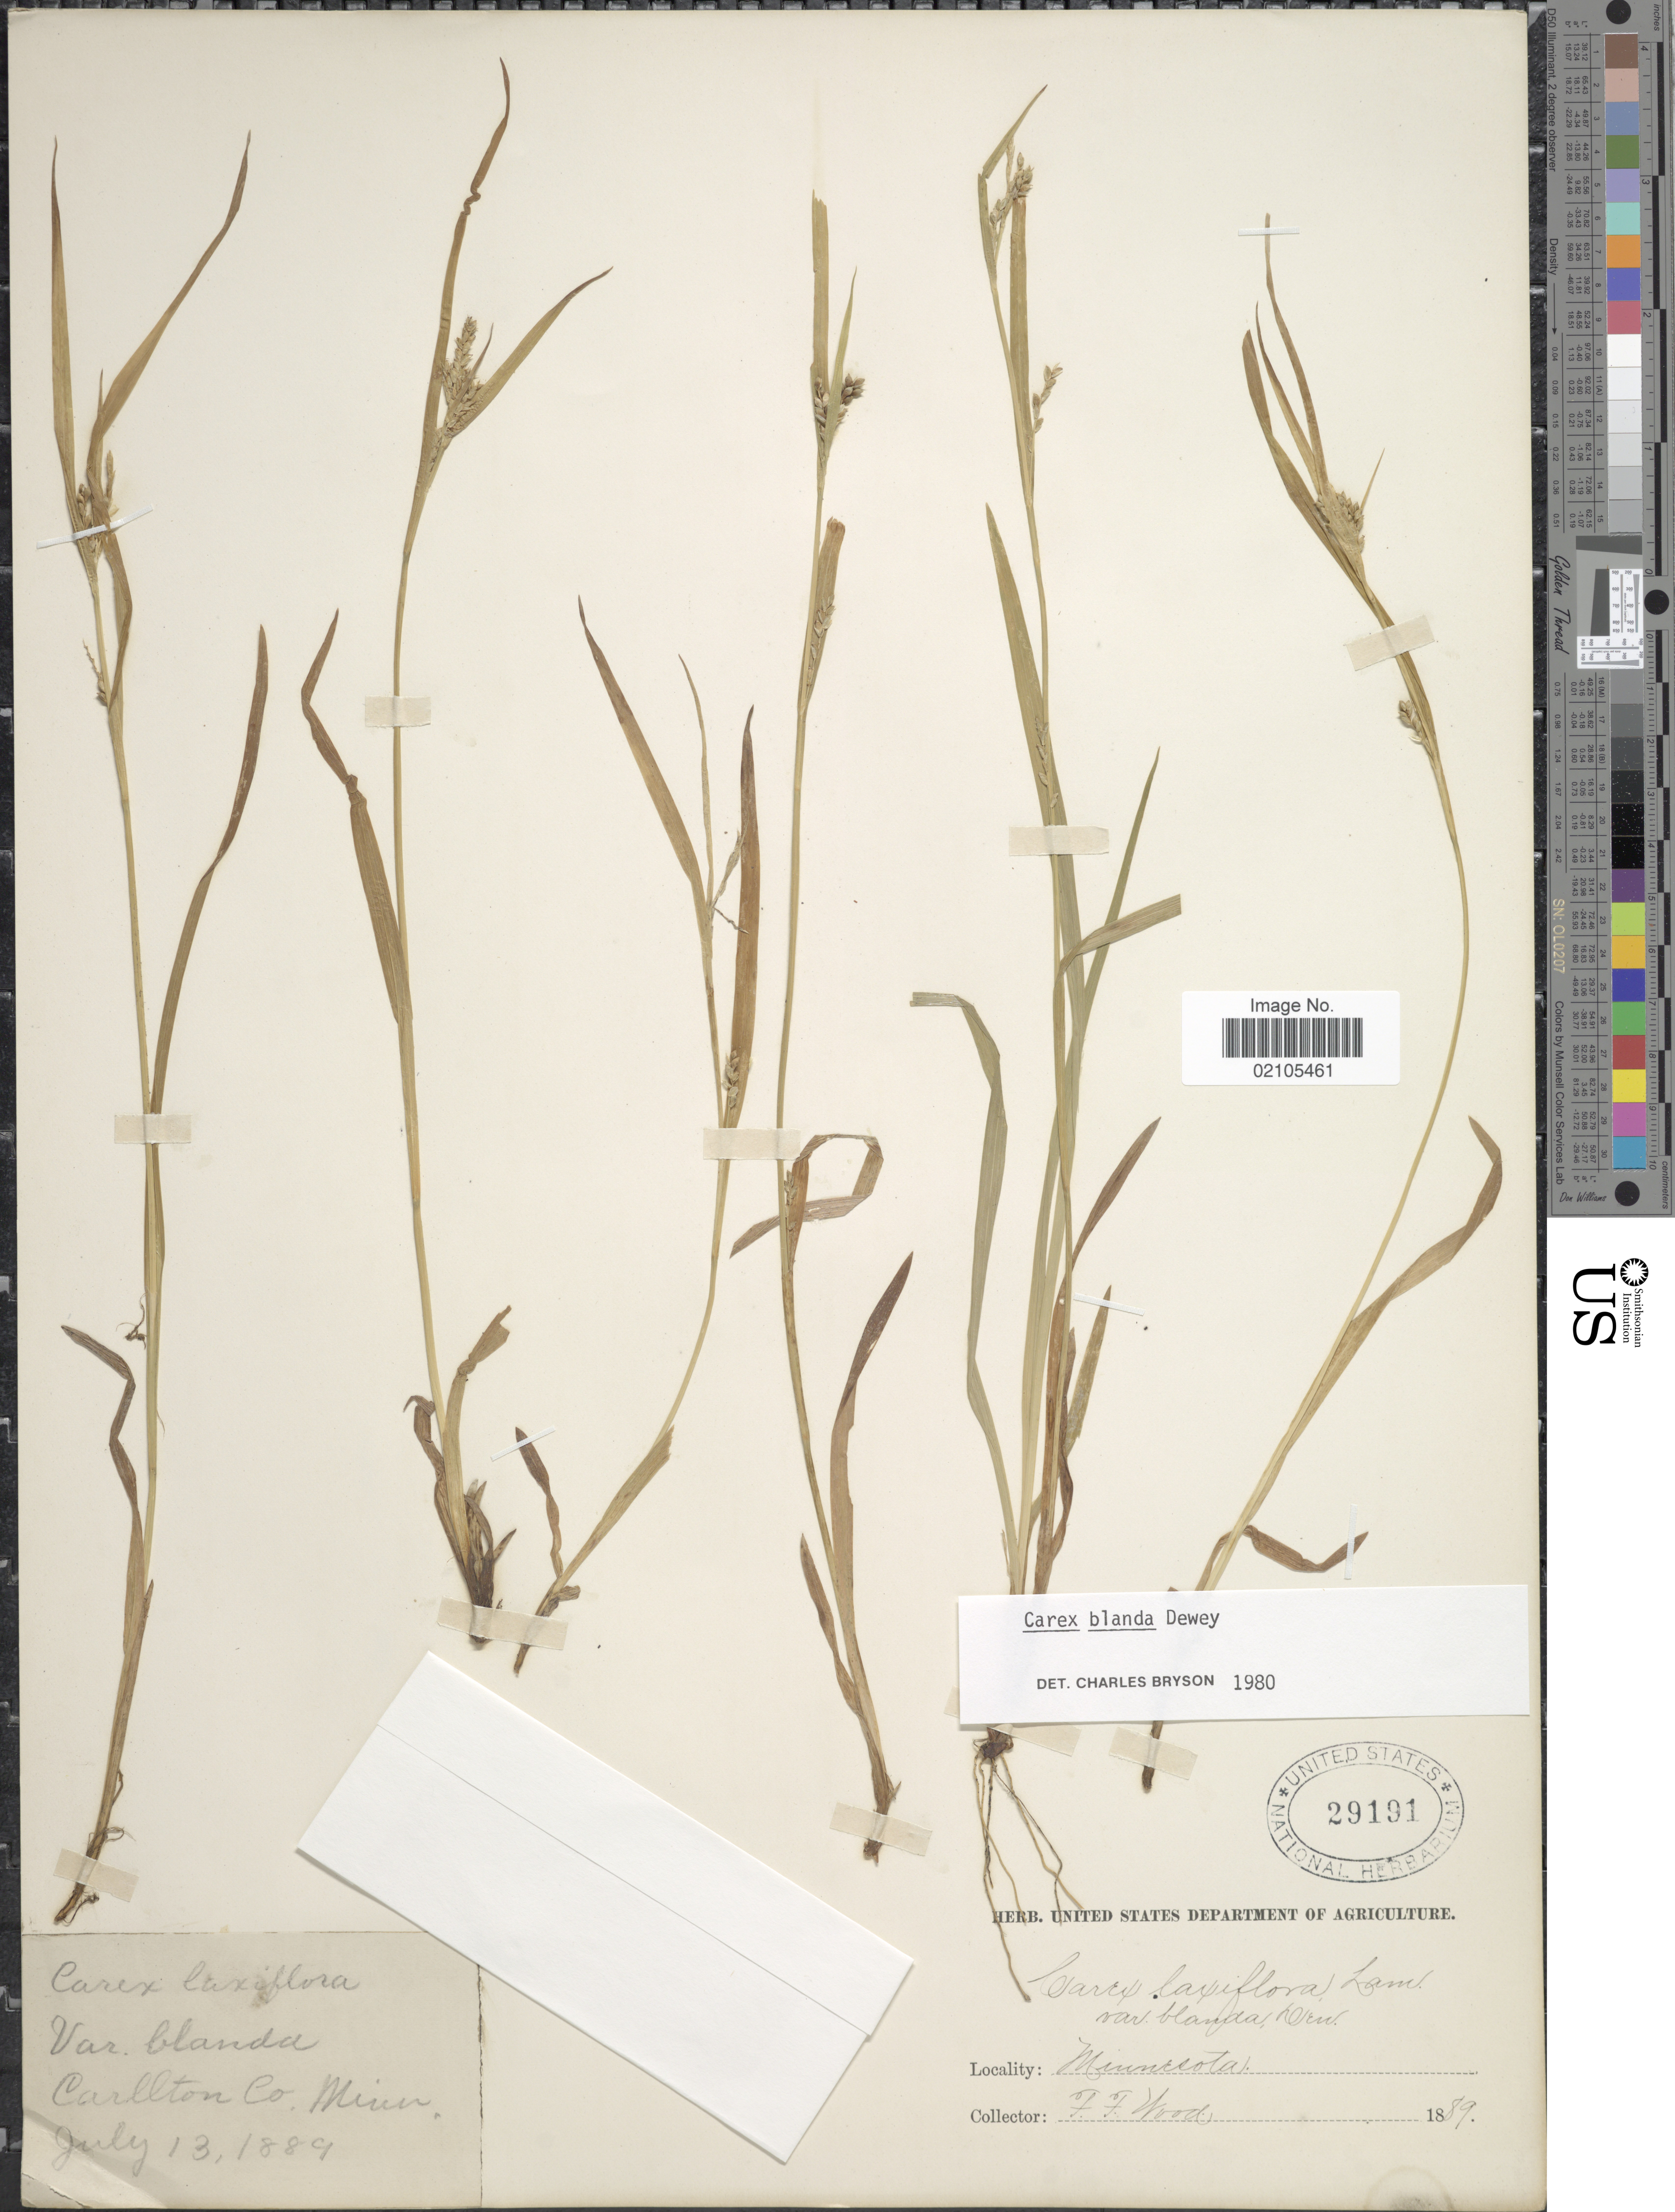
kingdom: Plantae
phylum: Tracheophyta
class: Liliopsida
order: Poales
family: Cyperaceae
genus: Carex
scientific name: Carex blanda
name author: Dewey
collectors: F. Wood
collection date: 1889-07-13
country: United States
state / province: Minnesota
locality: Carllton Co.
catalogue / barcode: US 29191